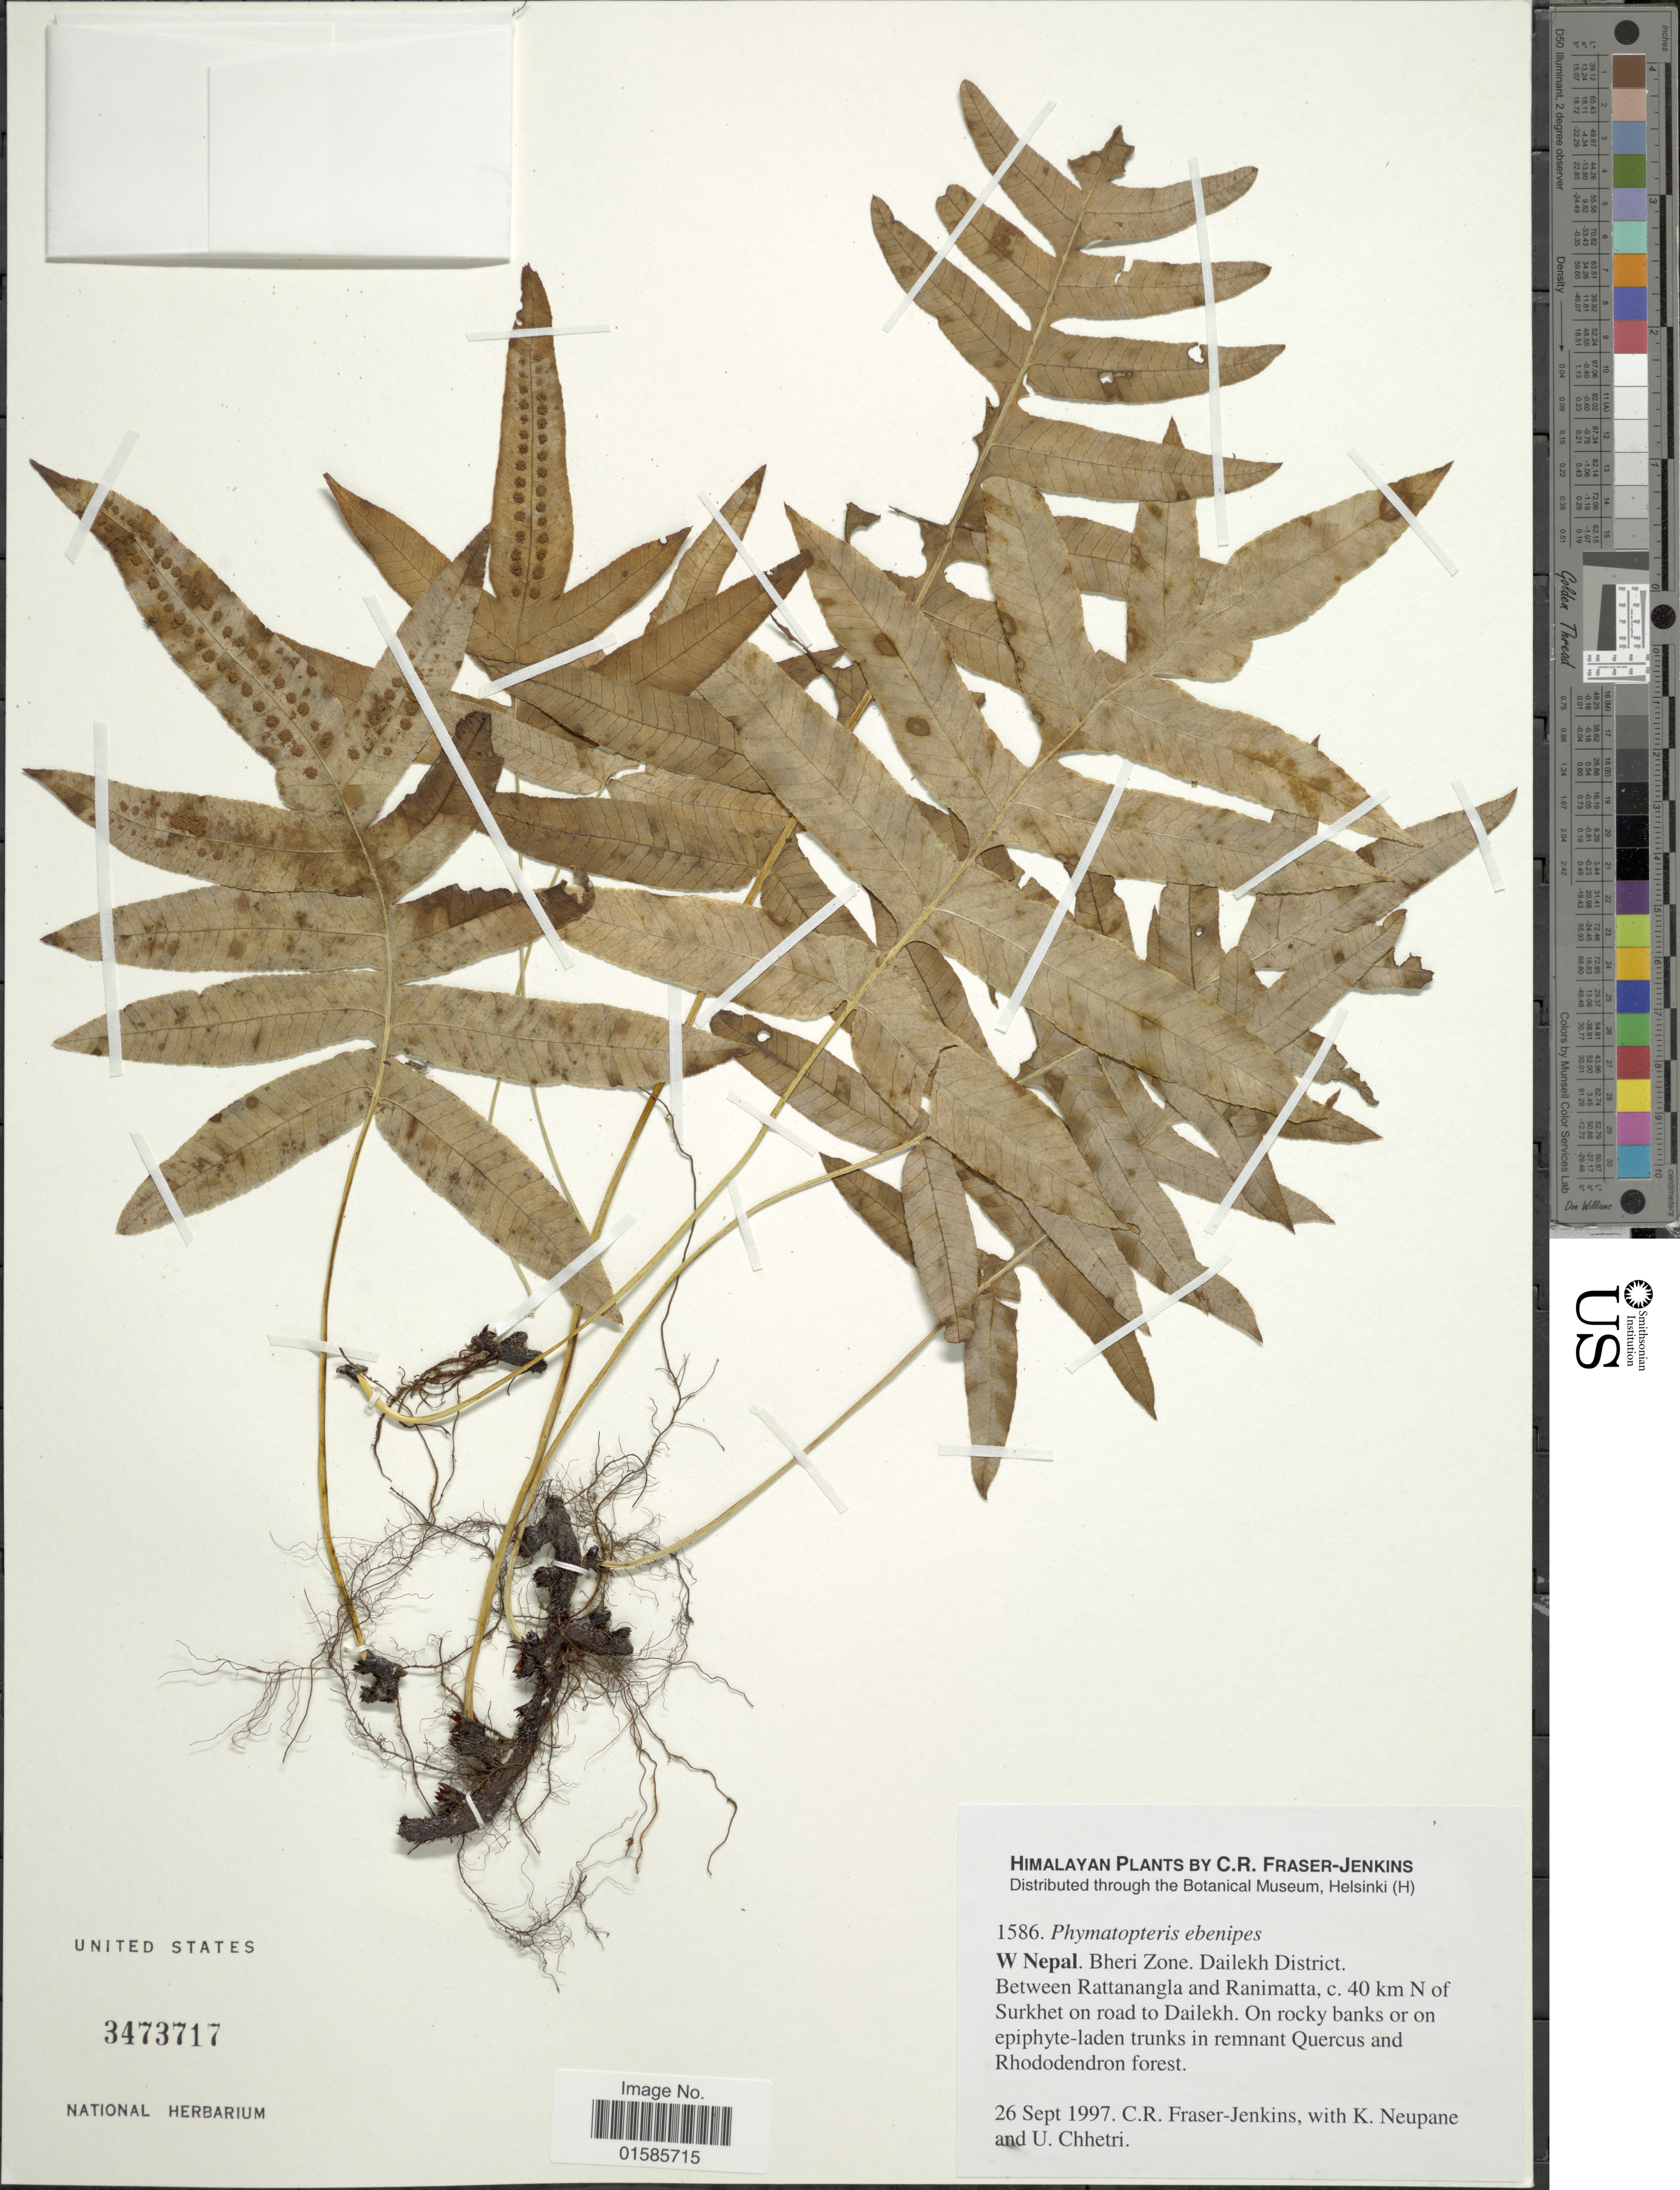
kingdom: Plantae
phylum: Tracheophyta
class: Polypodiopsida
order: Polypodiales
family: Polypodiaceae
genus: Microsorum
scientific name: Microsorum ebenipes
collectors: C. R. Fraser-Jenkins, K. Neupane & U. Chhetri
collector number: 1586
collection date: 1997-09-26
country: Nepal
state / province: Bheri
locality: Himalayan, W Nepal. Bheri Zone. Dailekh District. Netween Rattanangla and Ranimatta, c. 40 km N of Surkhet on road to Dailekh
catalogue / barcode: US 3473717